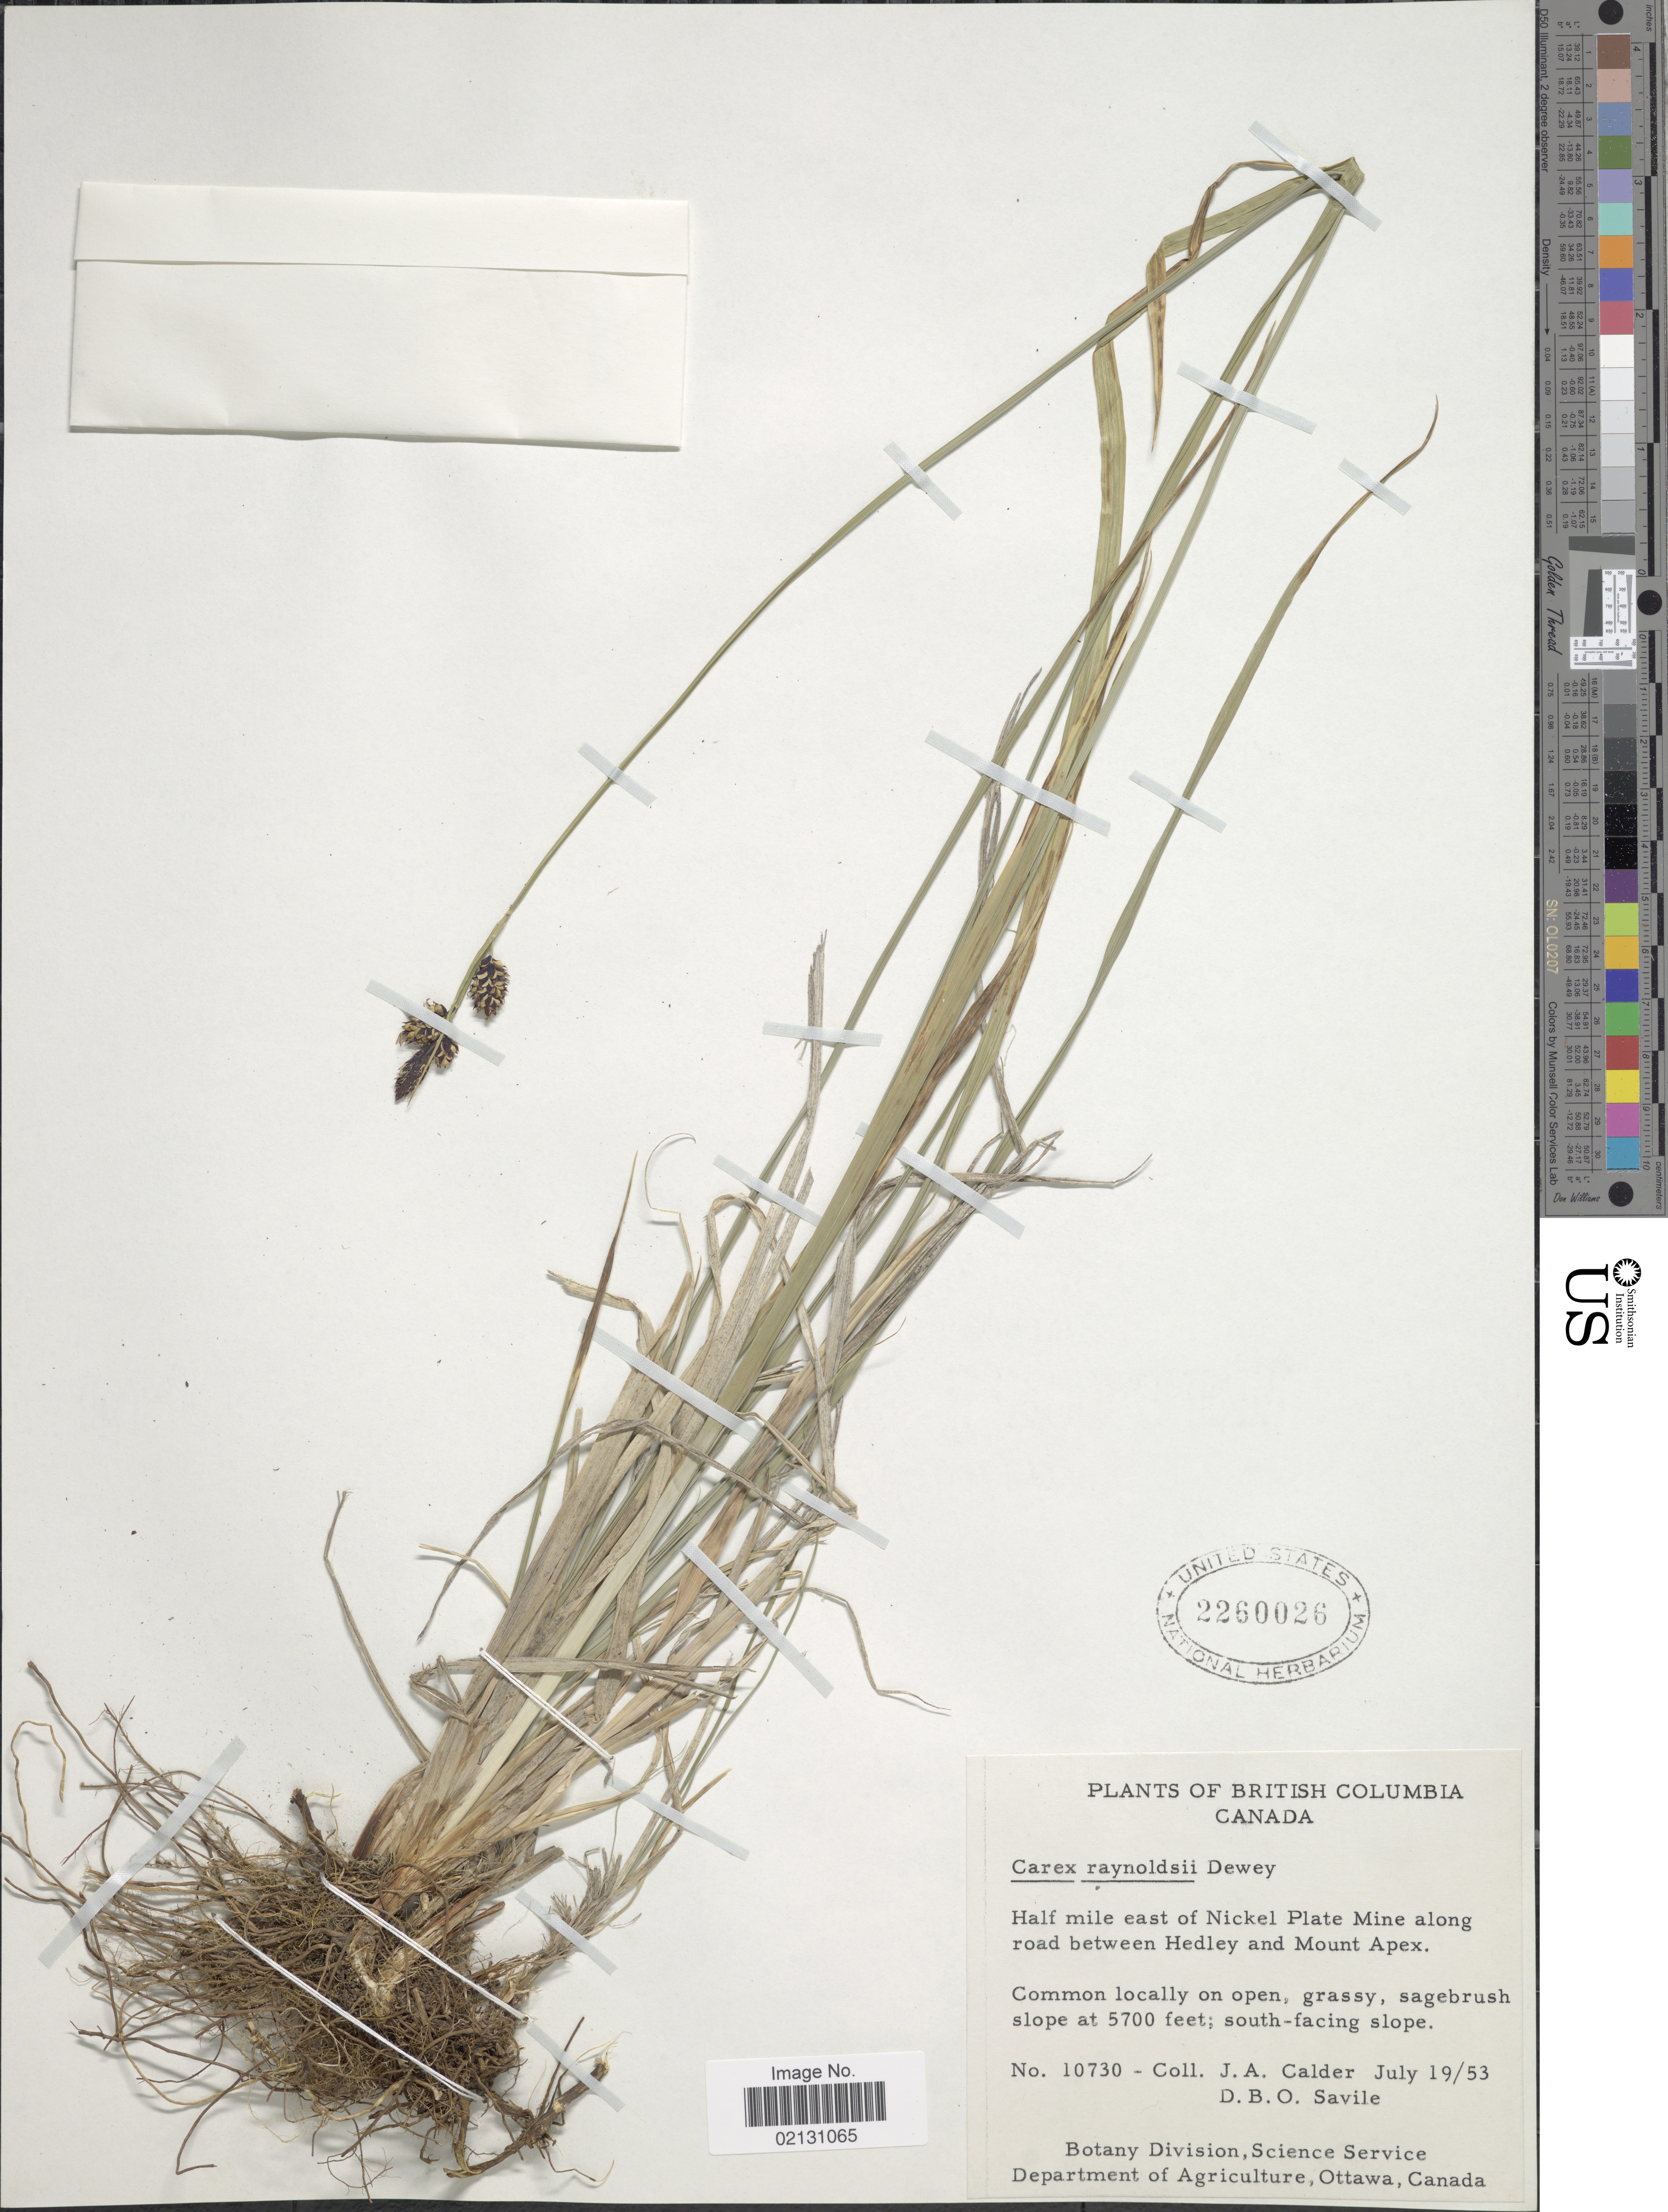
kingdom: Plantae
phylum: Tracheophyta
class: Liliopsida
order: Poales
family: Cyperaceae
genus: Carex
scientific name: Carex raynoldsii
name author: Dewey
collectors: J. A. Calder & D. Savile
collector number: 10730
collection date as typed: Transcribed d/m/y: 19/7/53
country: Canada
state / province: British Columbia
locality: Half mile east ofNickel Plate Mine along road between Hedley and Mount Apex, Common locally on open, grassy, sagebrush slope; south facing slope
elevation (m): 1737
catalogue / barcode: US 2260026